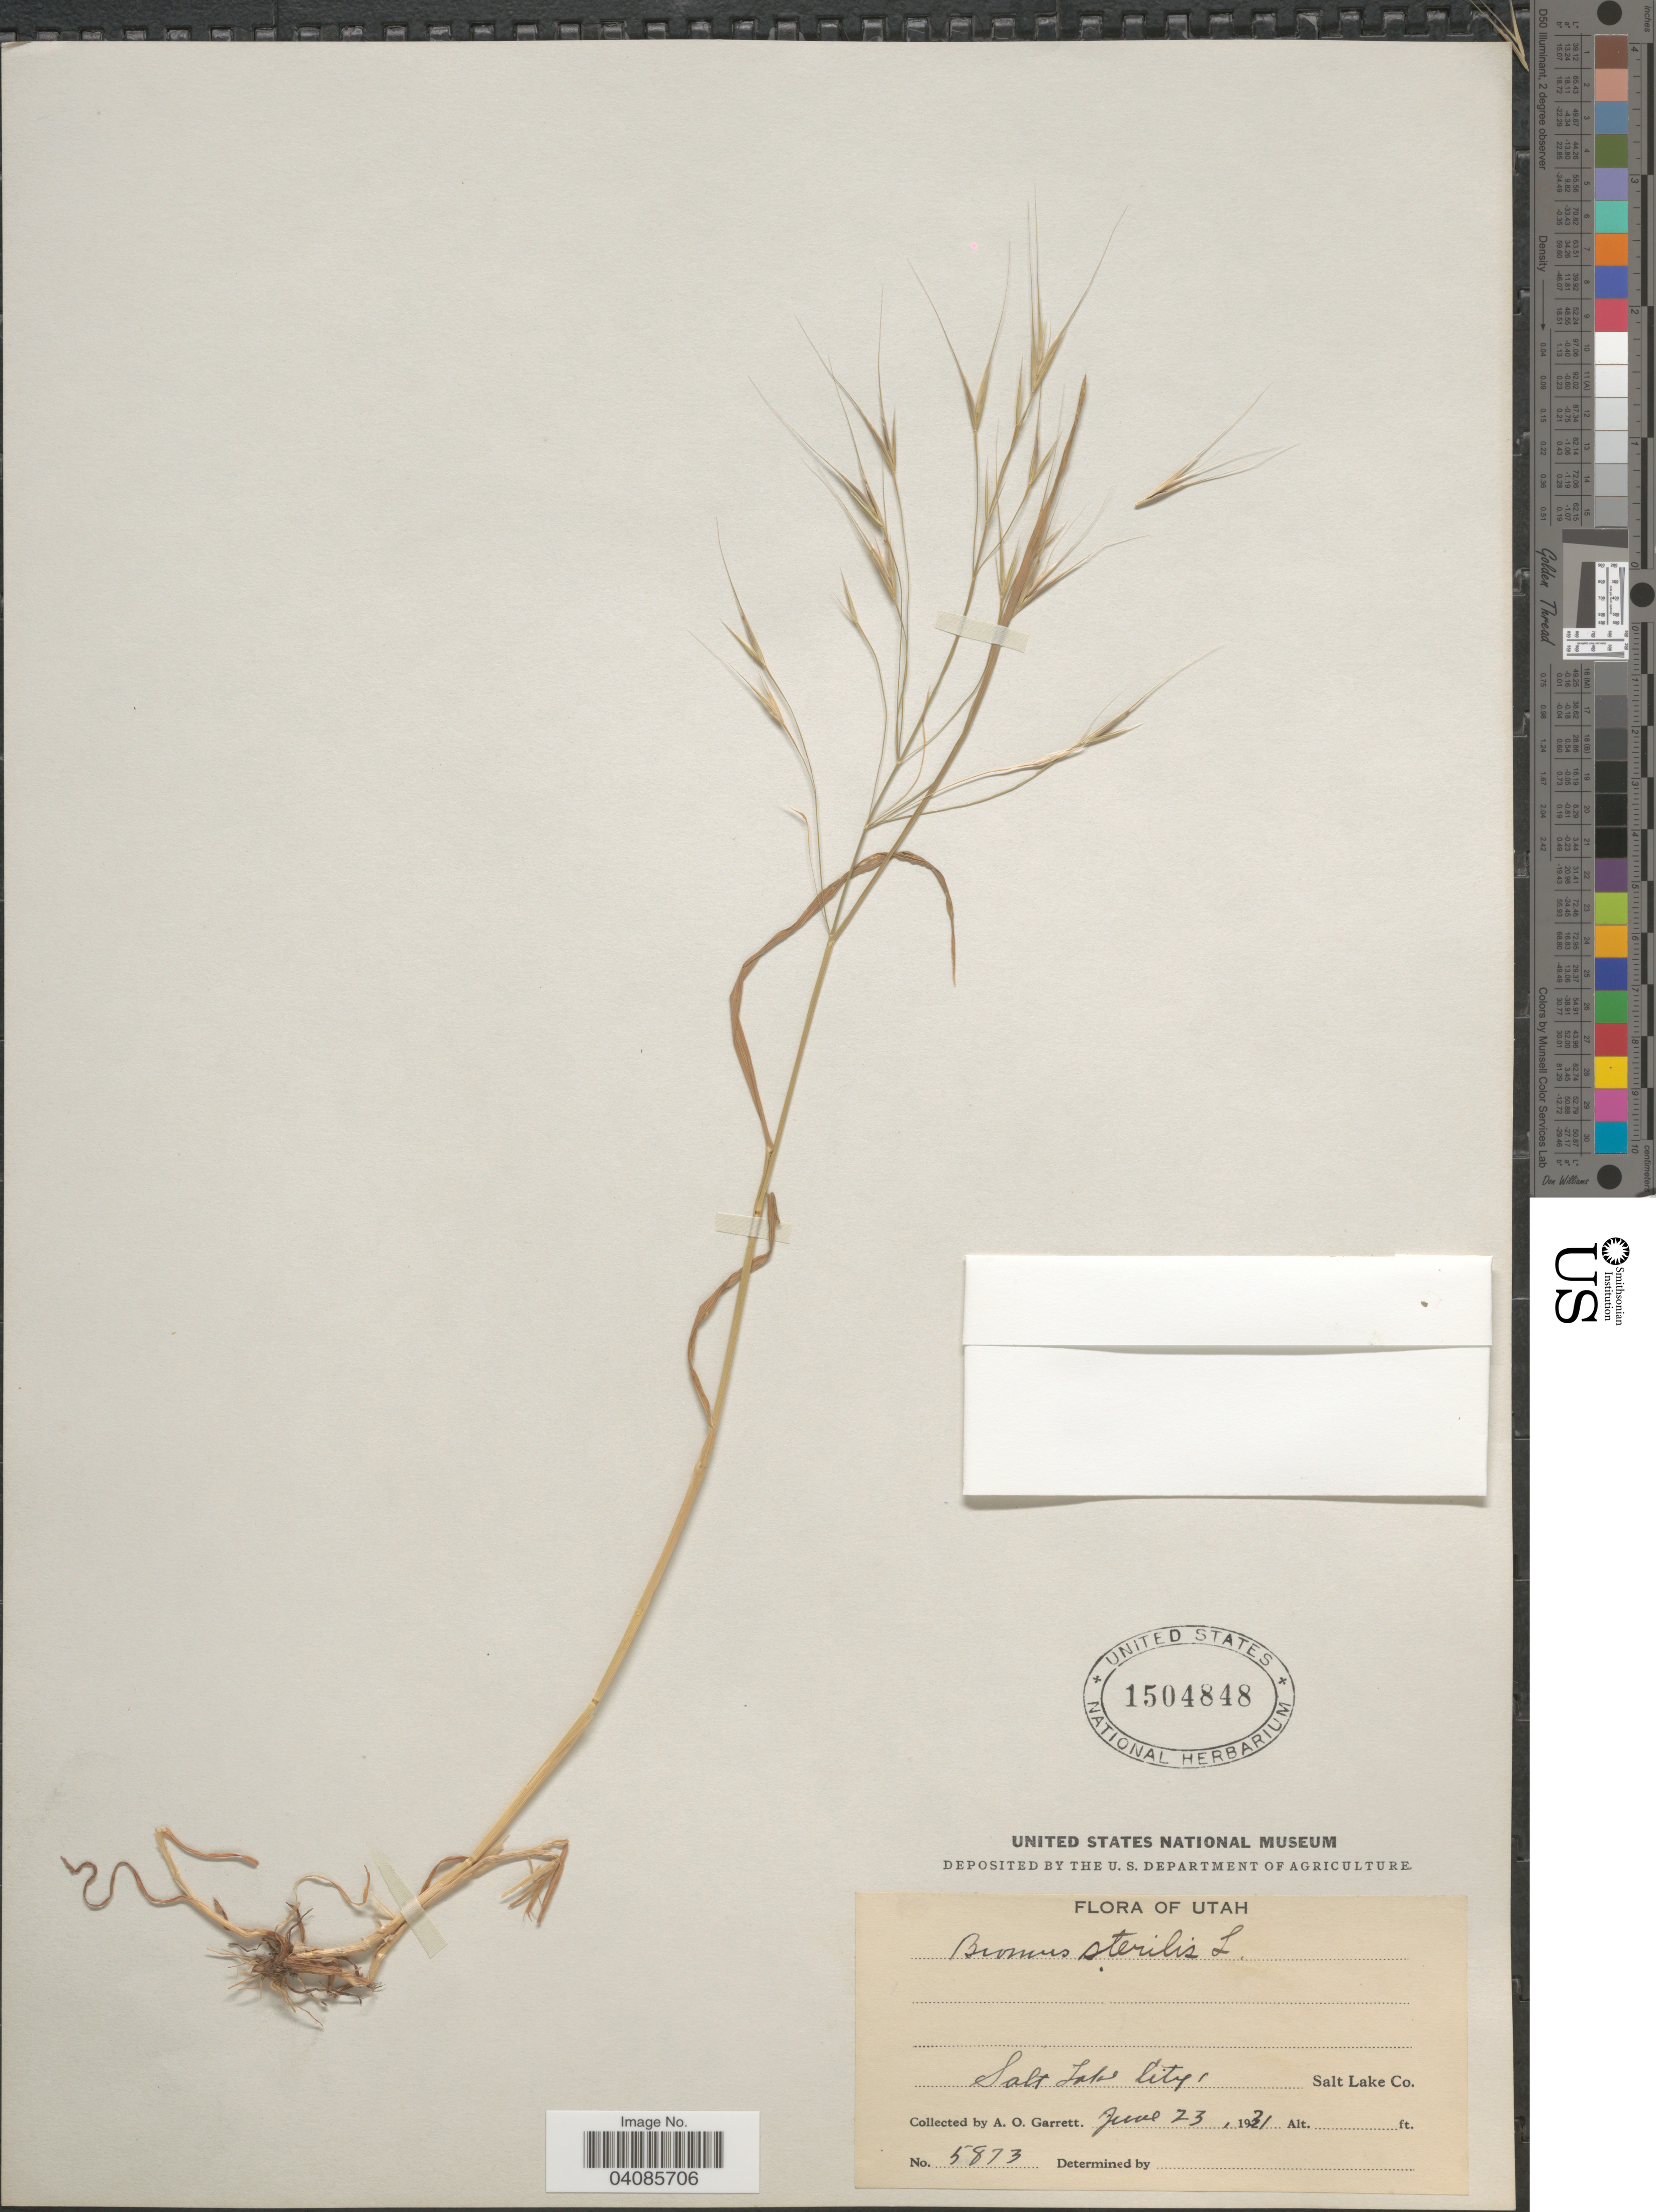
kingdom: Plantae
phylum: Tracheophyta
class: Liliopsida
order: Poales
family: Poaceae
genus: Bromus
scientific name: Bromus sterilis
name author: L.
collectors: A. O. Garrett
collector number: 5873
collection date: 1931-06-23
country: United States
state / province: Utah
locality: Salt Lake City, Salt Lake Co.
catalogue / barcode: US 1504848